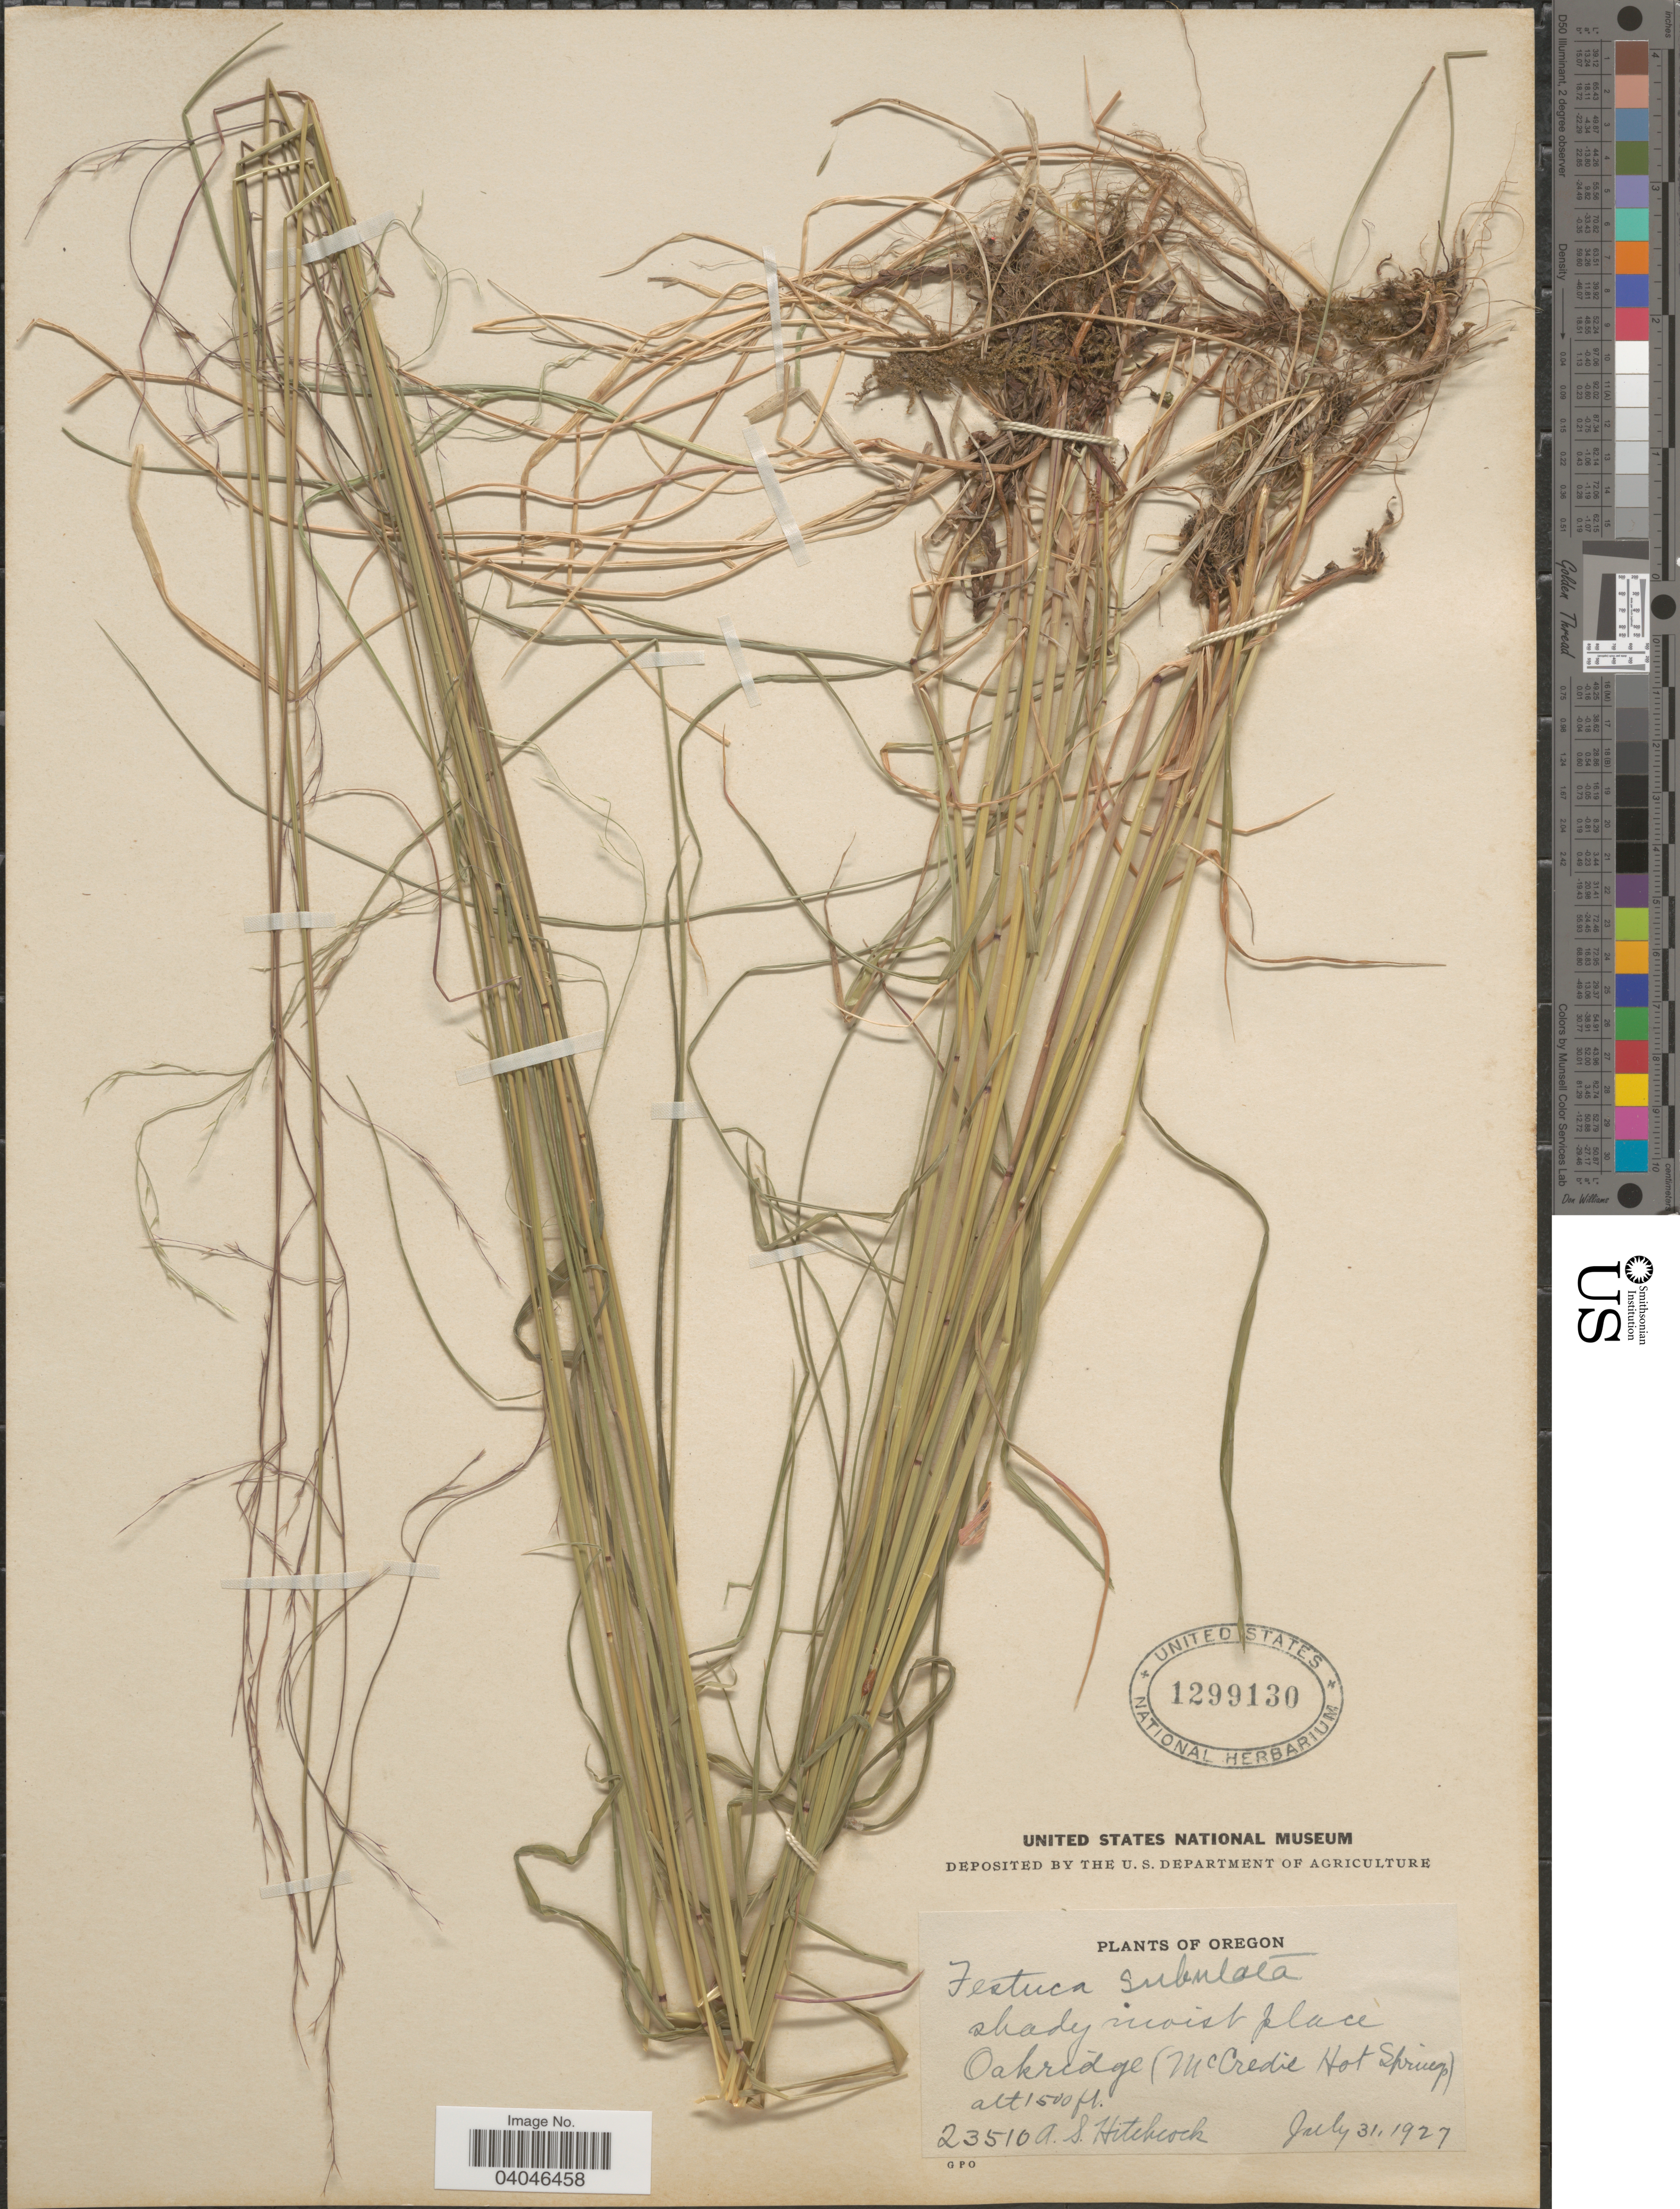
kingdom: Plantae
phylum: Tracheophyta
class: Liliopsida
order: Poales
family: Poaceae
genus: Festuca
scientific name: Festuca subulata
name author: Trin.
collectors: A. S. Hitchcock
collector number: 23510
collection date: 1927-07-31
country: United States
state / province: Oregon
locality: Oakridge (McCredie Hot Springs).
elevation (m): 457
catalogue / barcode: US 1299130